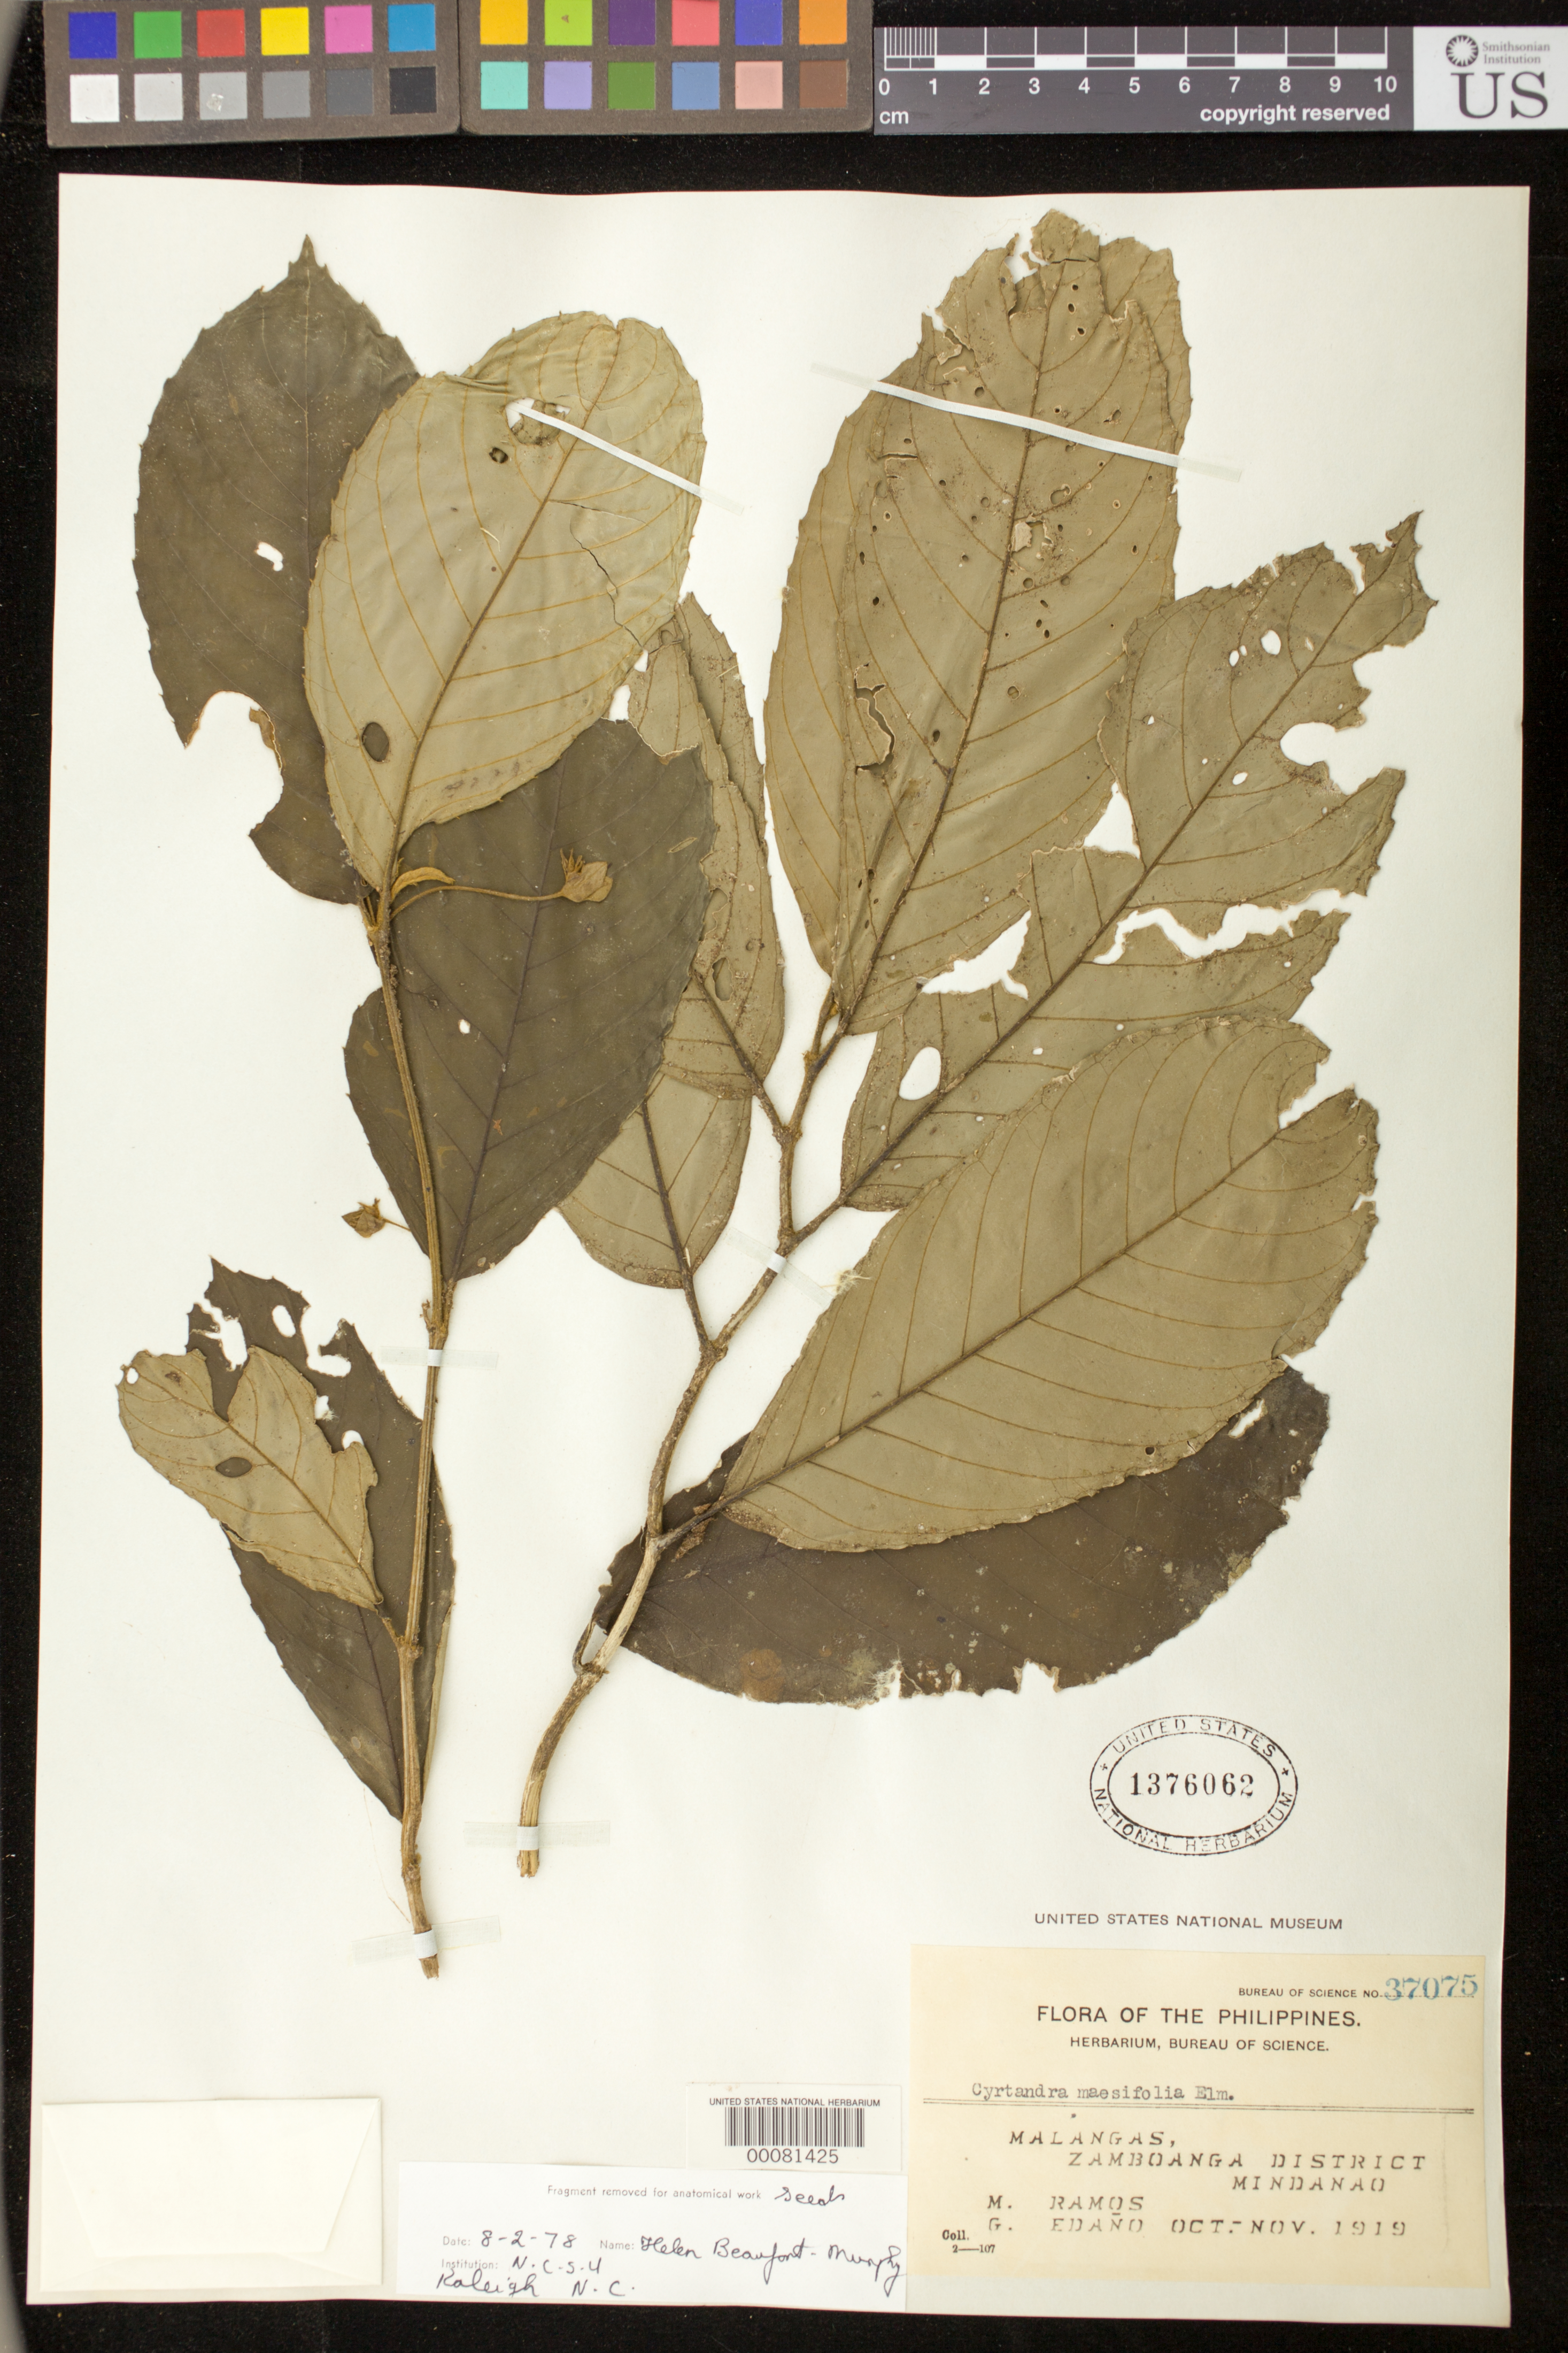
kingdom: Plantae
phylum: Tracheophyta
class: Magnoliopsida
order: Lamiales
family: Gesneriaceae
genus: Cyrtandra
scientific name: Cyrtandra maesifolia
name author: Elmer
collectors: M. Ramos & G. E. Edaño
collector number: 37075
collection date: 1919-10/1919-11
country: Philippines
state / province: Zamboanga Peninsula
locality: Malangas, Zamboanga District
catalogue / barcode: US 1376062